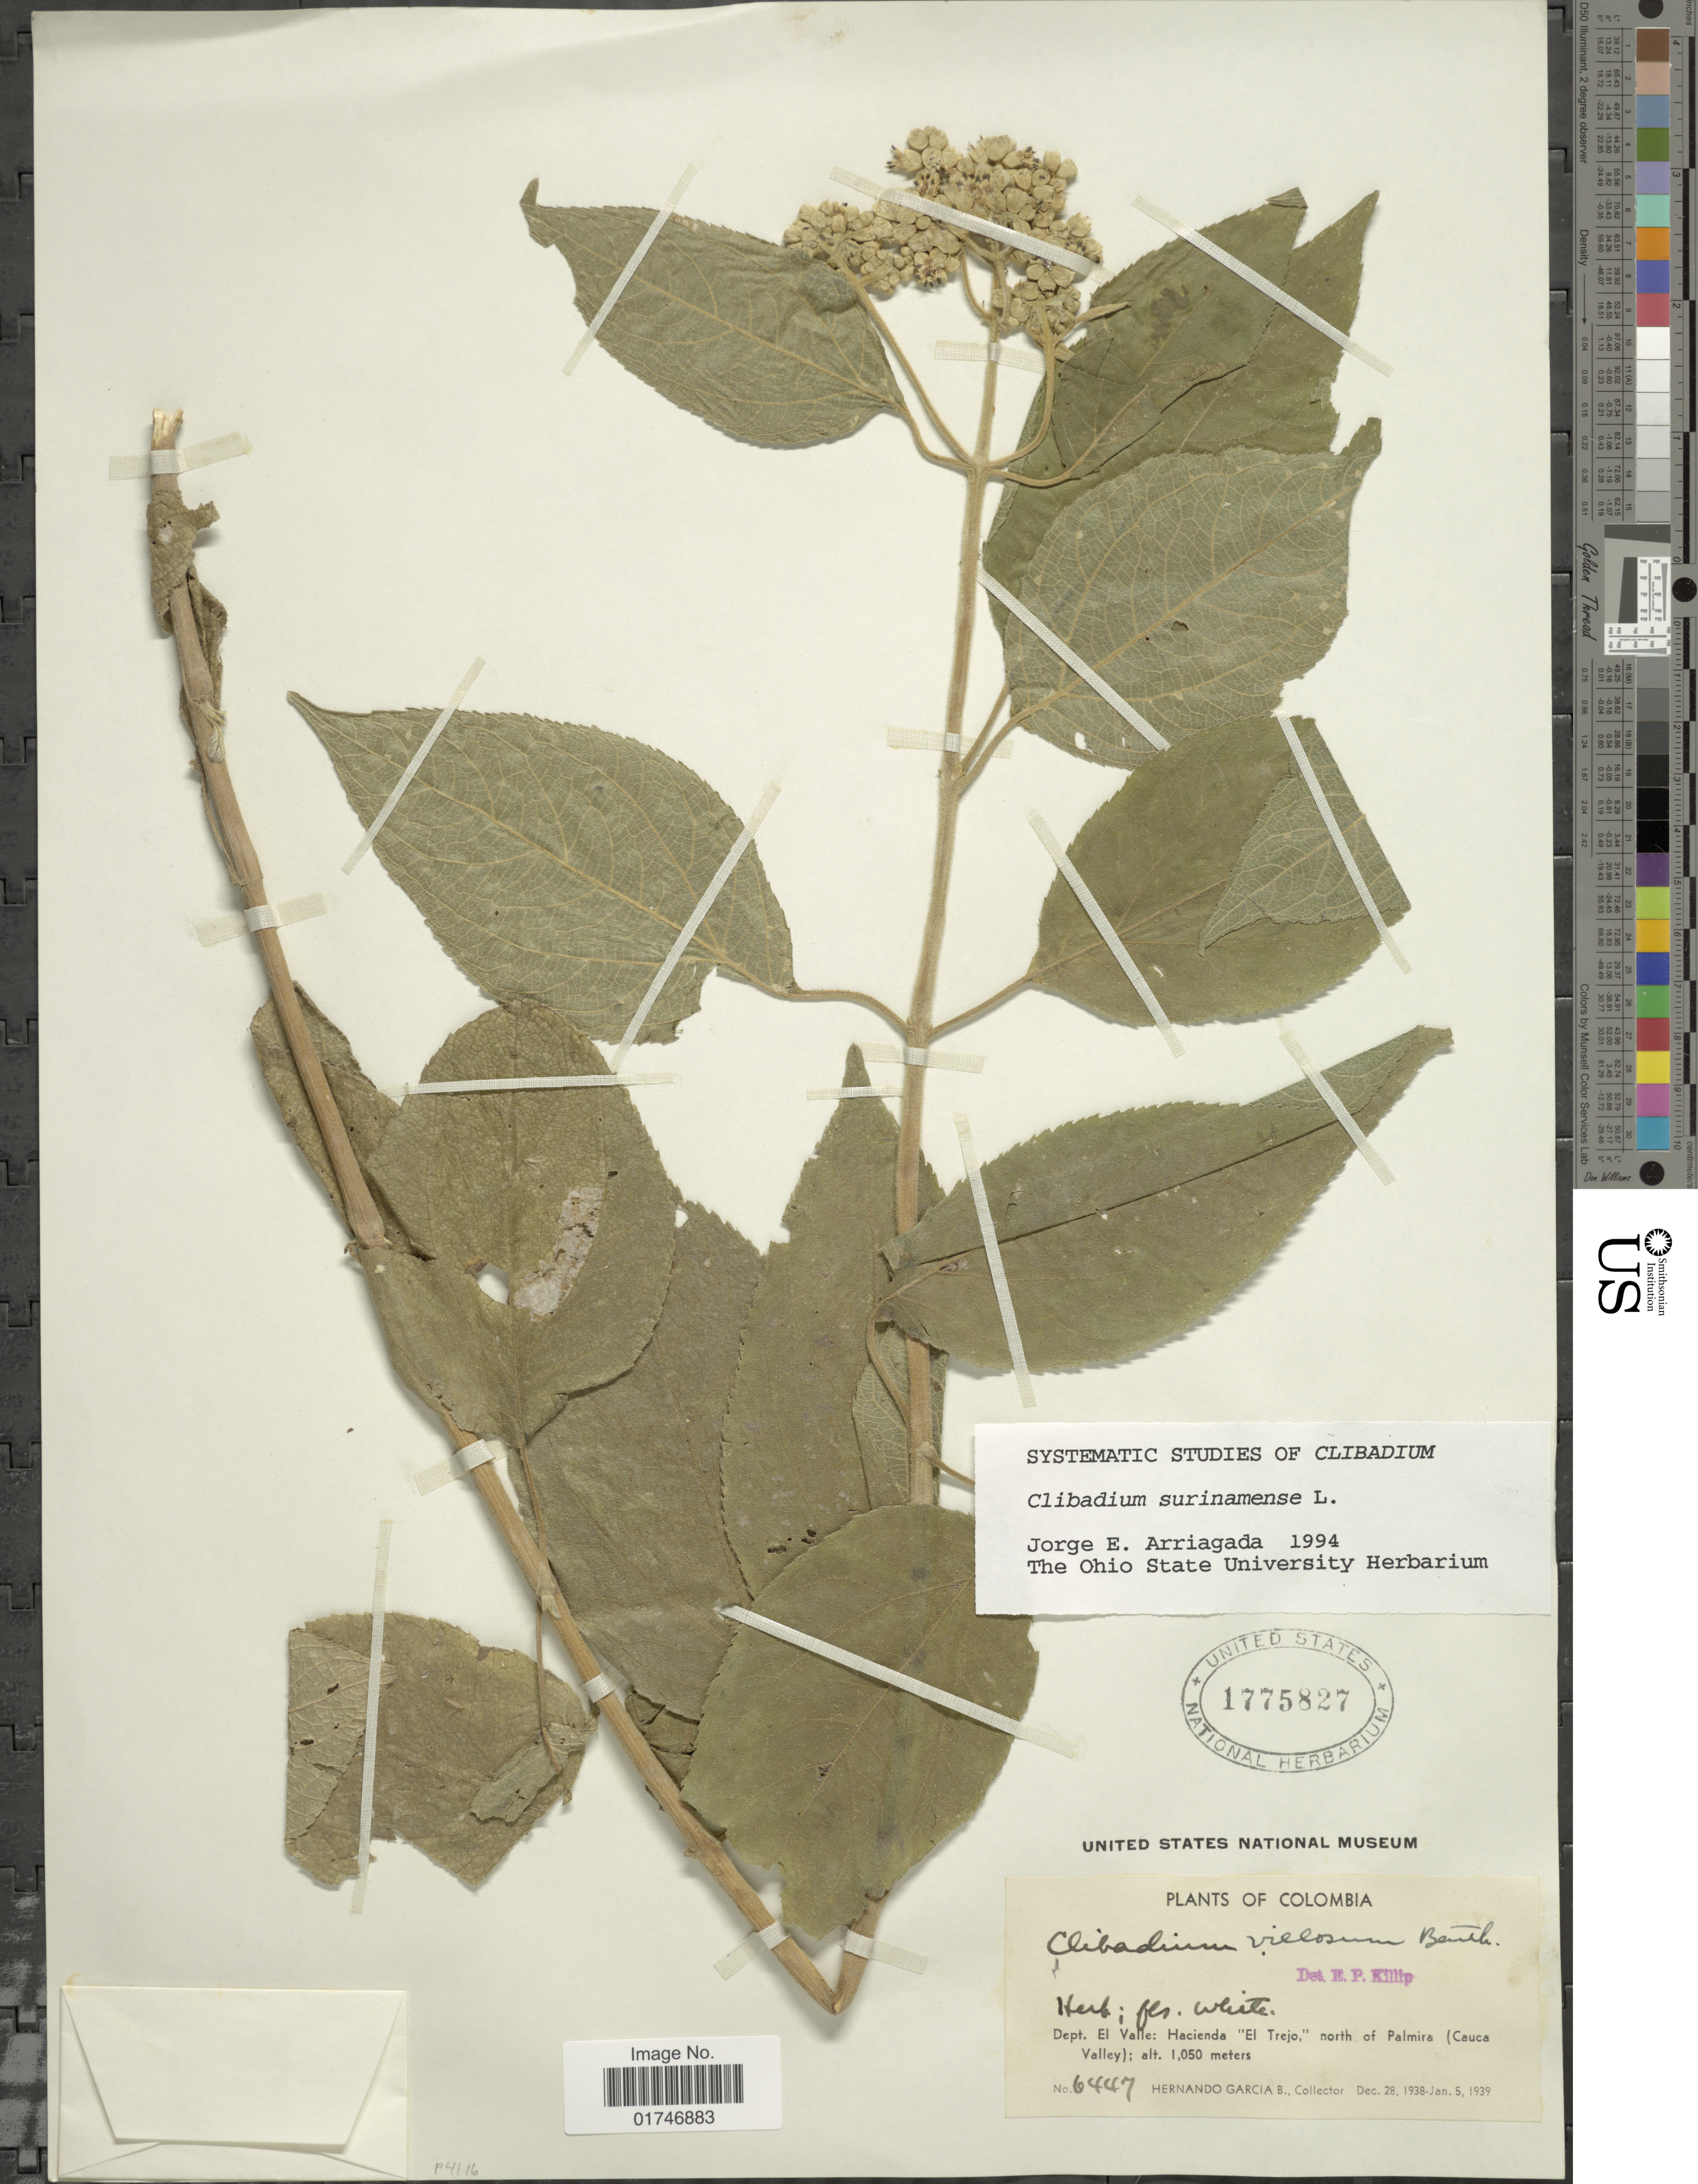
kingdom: Plantae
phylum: Tracheophyta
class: Magnoliopsida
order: Asterales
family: Asteraceae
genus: Clibadium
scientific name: Clibadium surinamense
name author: L.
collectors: H. García Barriga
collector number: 6447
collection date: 1938-12-28/1939-01-05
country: Colombia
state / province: Valle del Cauca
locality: Dept. El Valle: Hacienda "El Trejo", north of Palmira (Cauca Valley)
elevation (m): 1050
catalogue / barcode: US 1775827